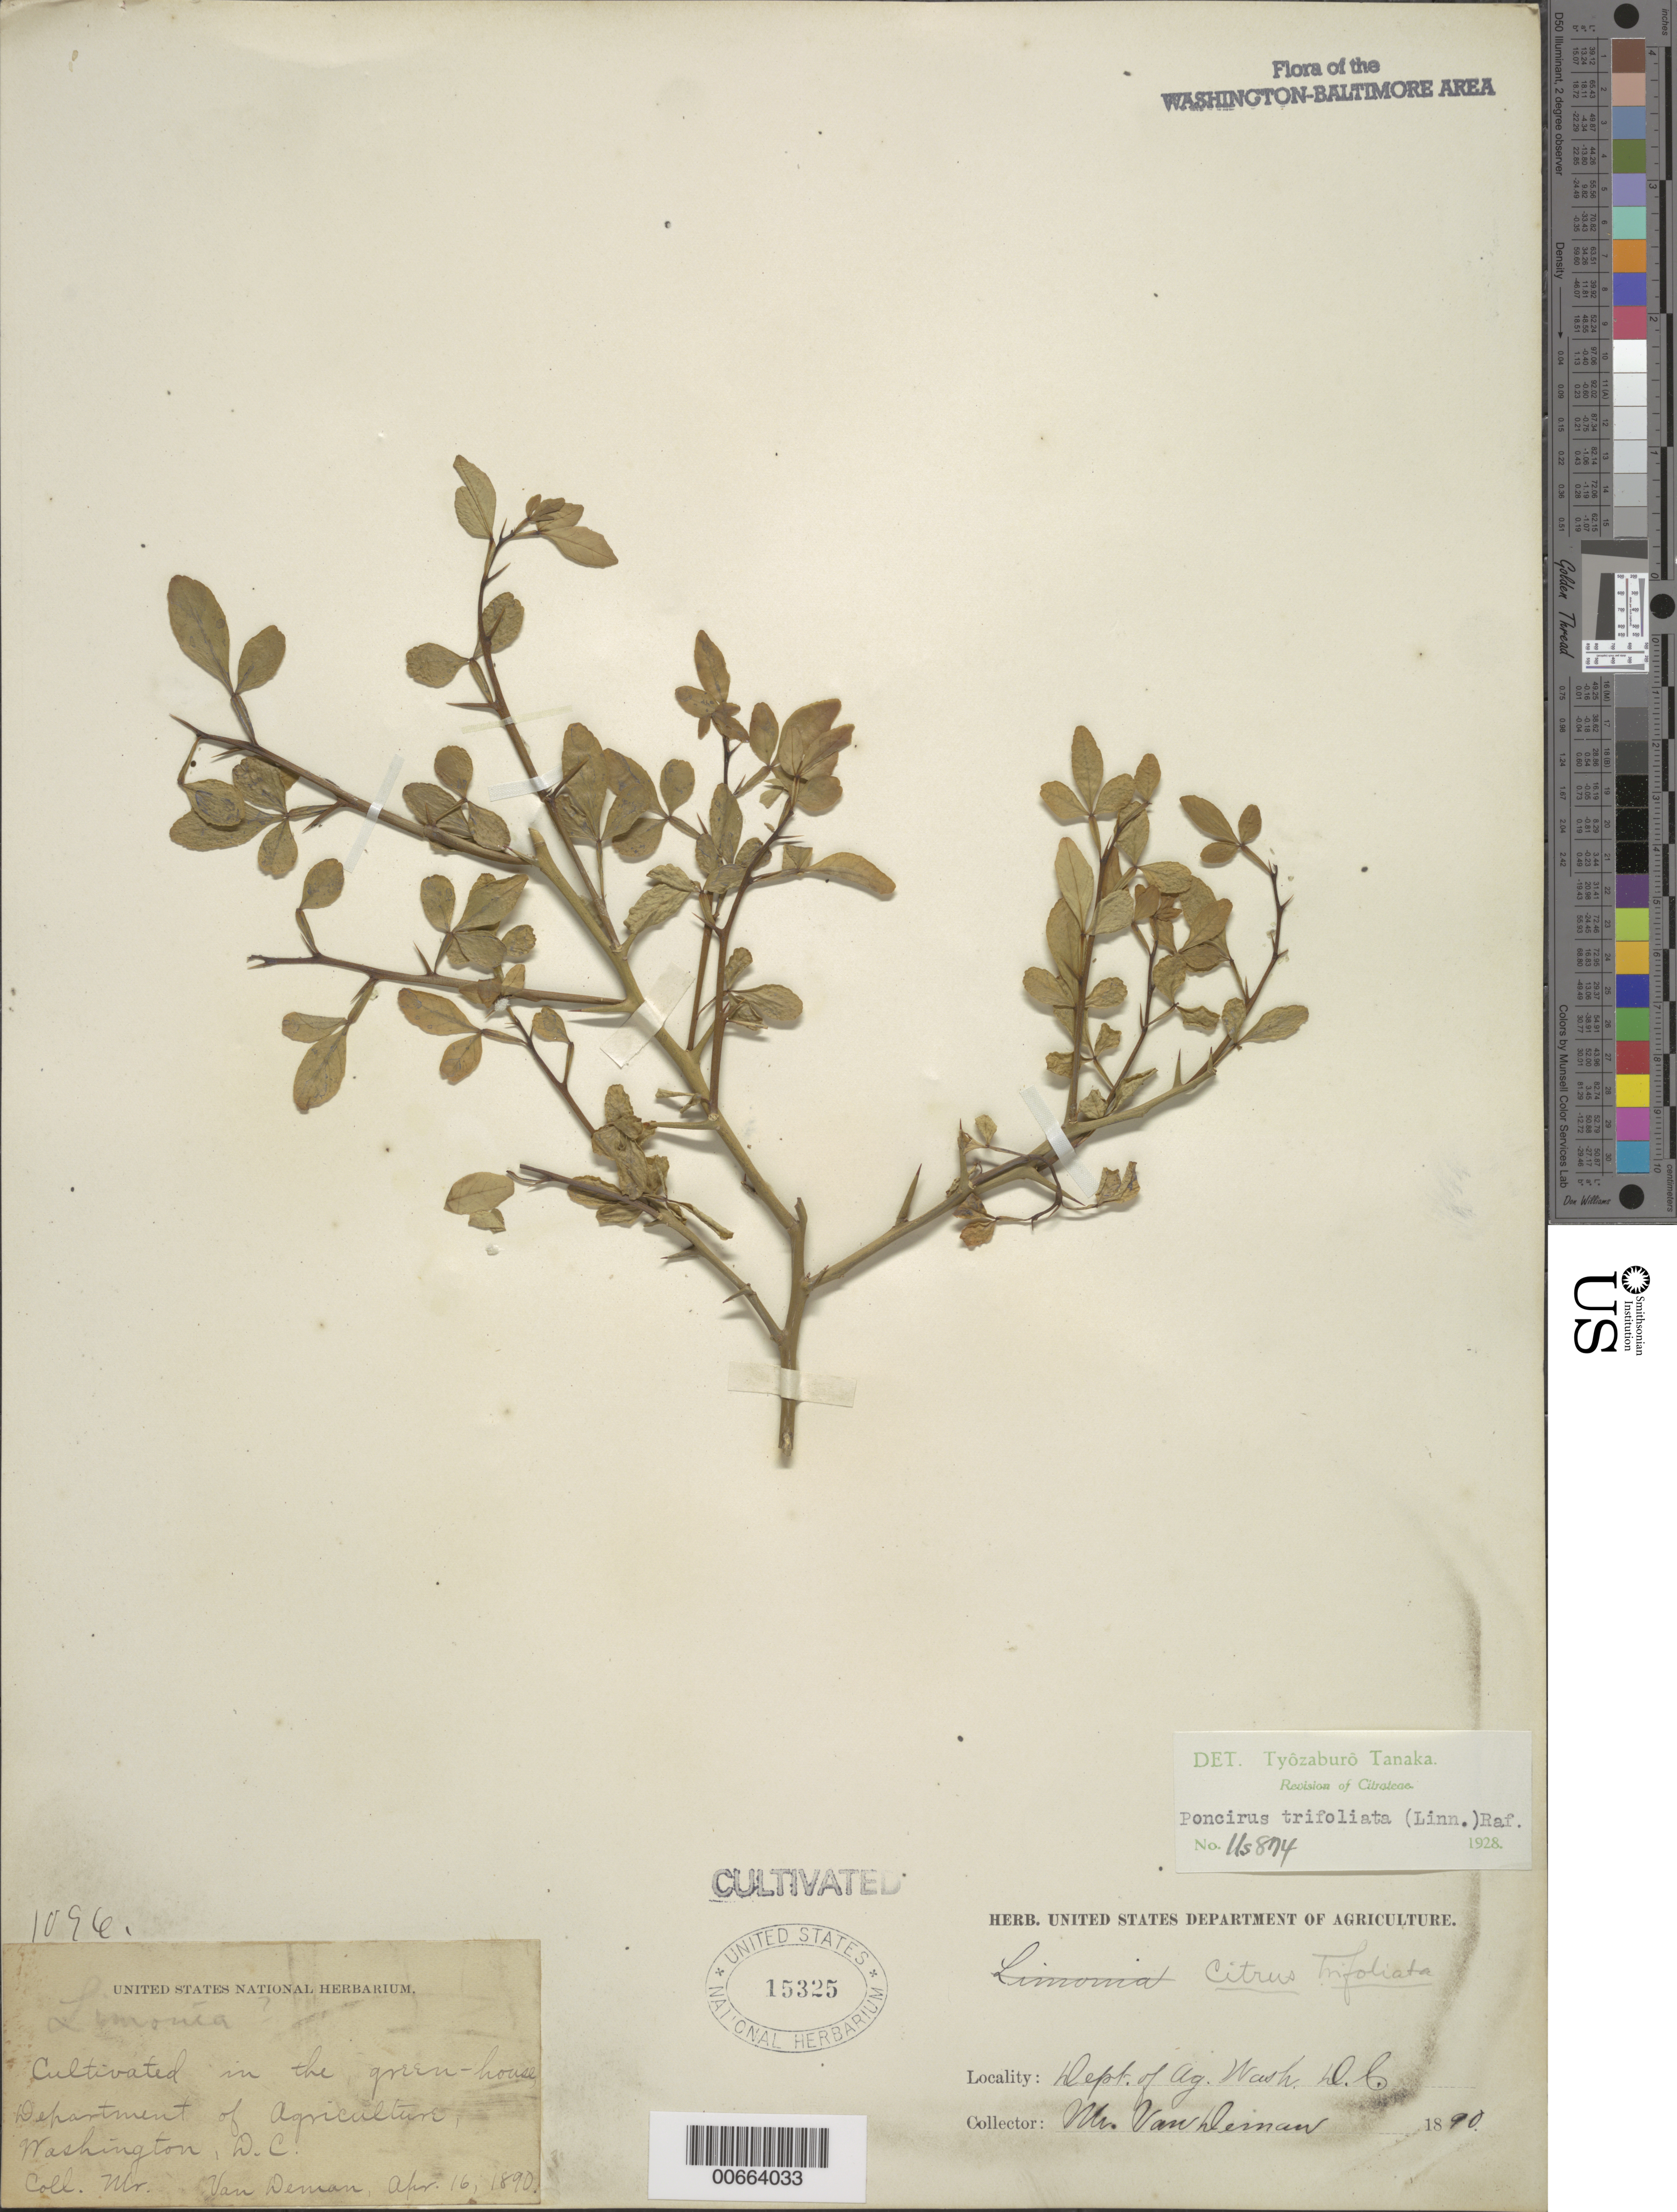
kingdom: Plantae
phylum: Tracheophyta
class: Magnoliopsida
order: Sapindales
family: Rutaceae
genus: Citrus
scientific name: Citrus trifoliata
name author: L.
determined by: Strong, Mark T., (BOT), Smithsonian Institution - National Museum of Natural History (UNITED STATES)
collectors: M. Van Deman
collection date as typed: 16 Apr 1890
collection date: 1890-04-16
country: United States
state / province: District of Columbia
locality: Department of Agriculture. Cultivated in Greenhouse.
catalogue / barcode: US 15325